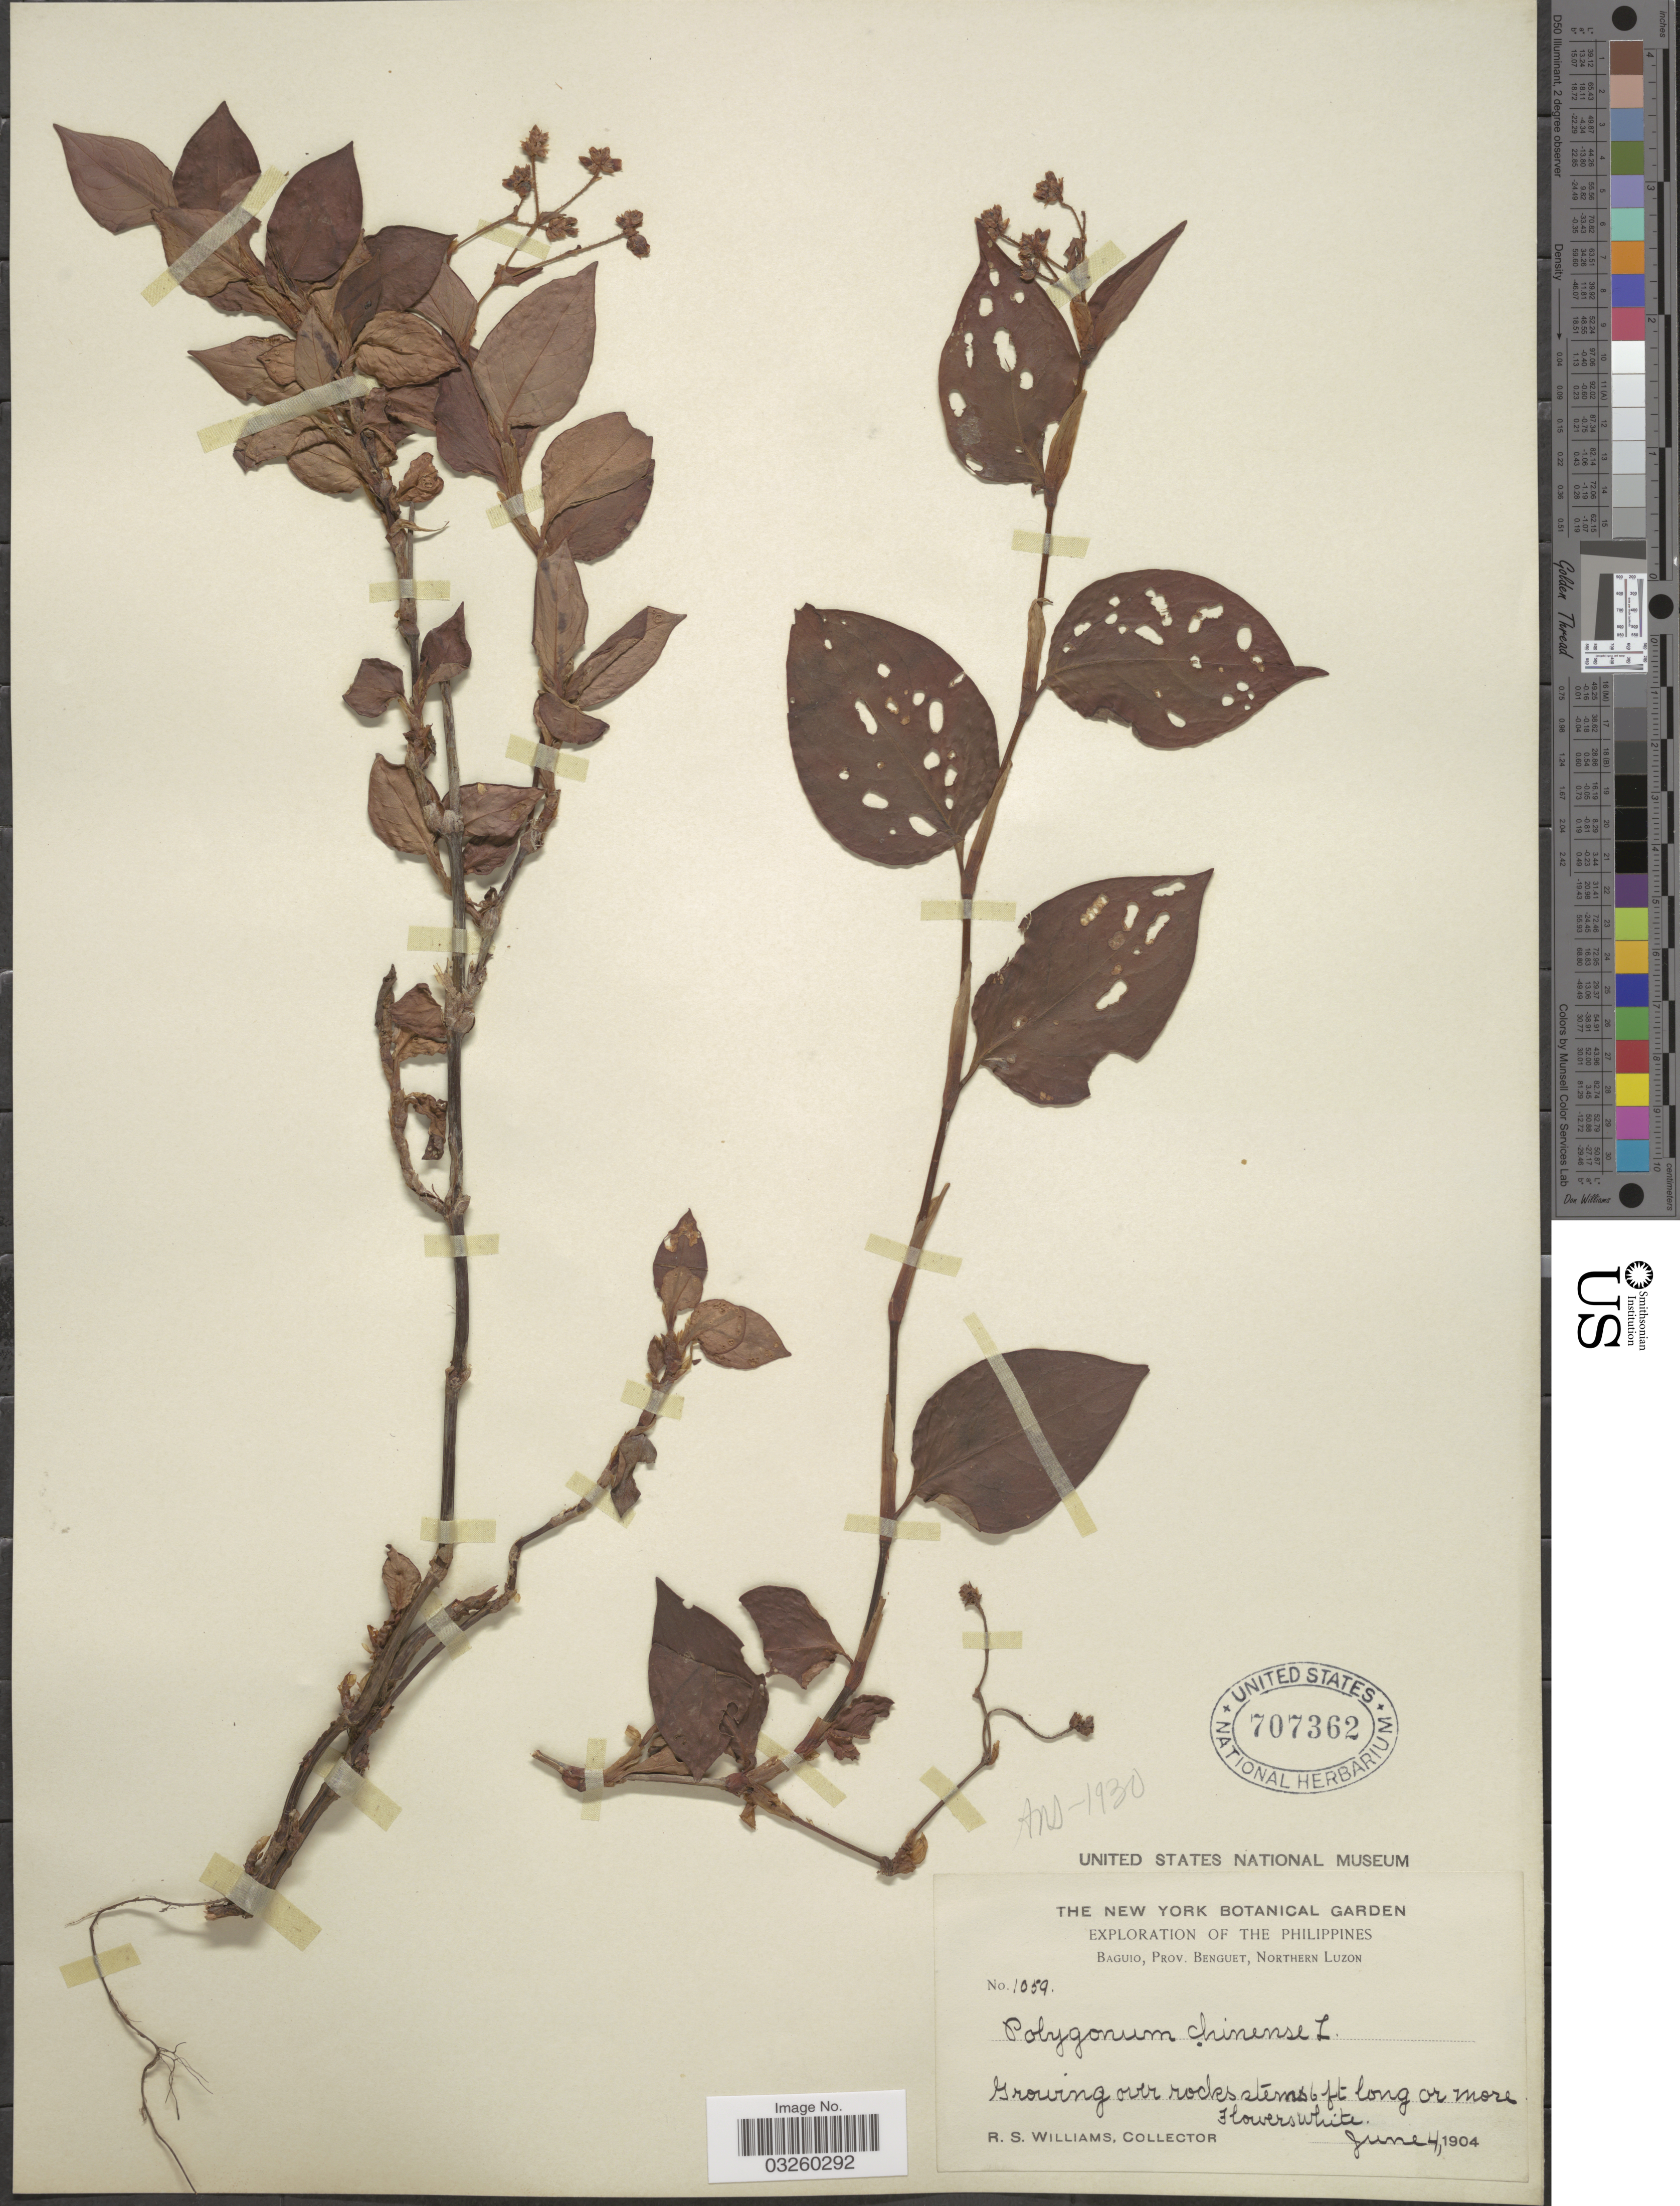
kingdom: Plantae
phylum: Tracheophyta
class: Magnoliopsida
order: Caryophyllales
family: Polygonaceae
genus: Polygonum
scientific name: Polygonum chinense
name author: L.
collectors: R. S. Williams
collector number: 1059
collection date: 1904-06-04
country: Philippines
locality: Baguio, Prov. Benguet, Northern Luzon.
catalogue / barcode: US 707362